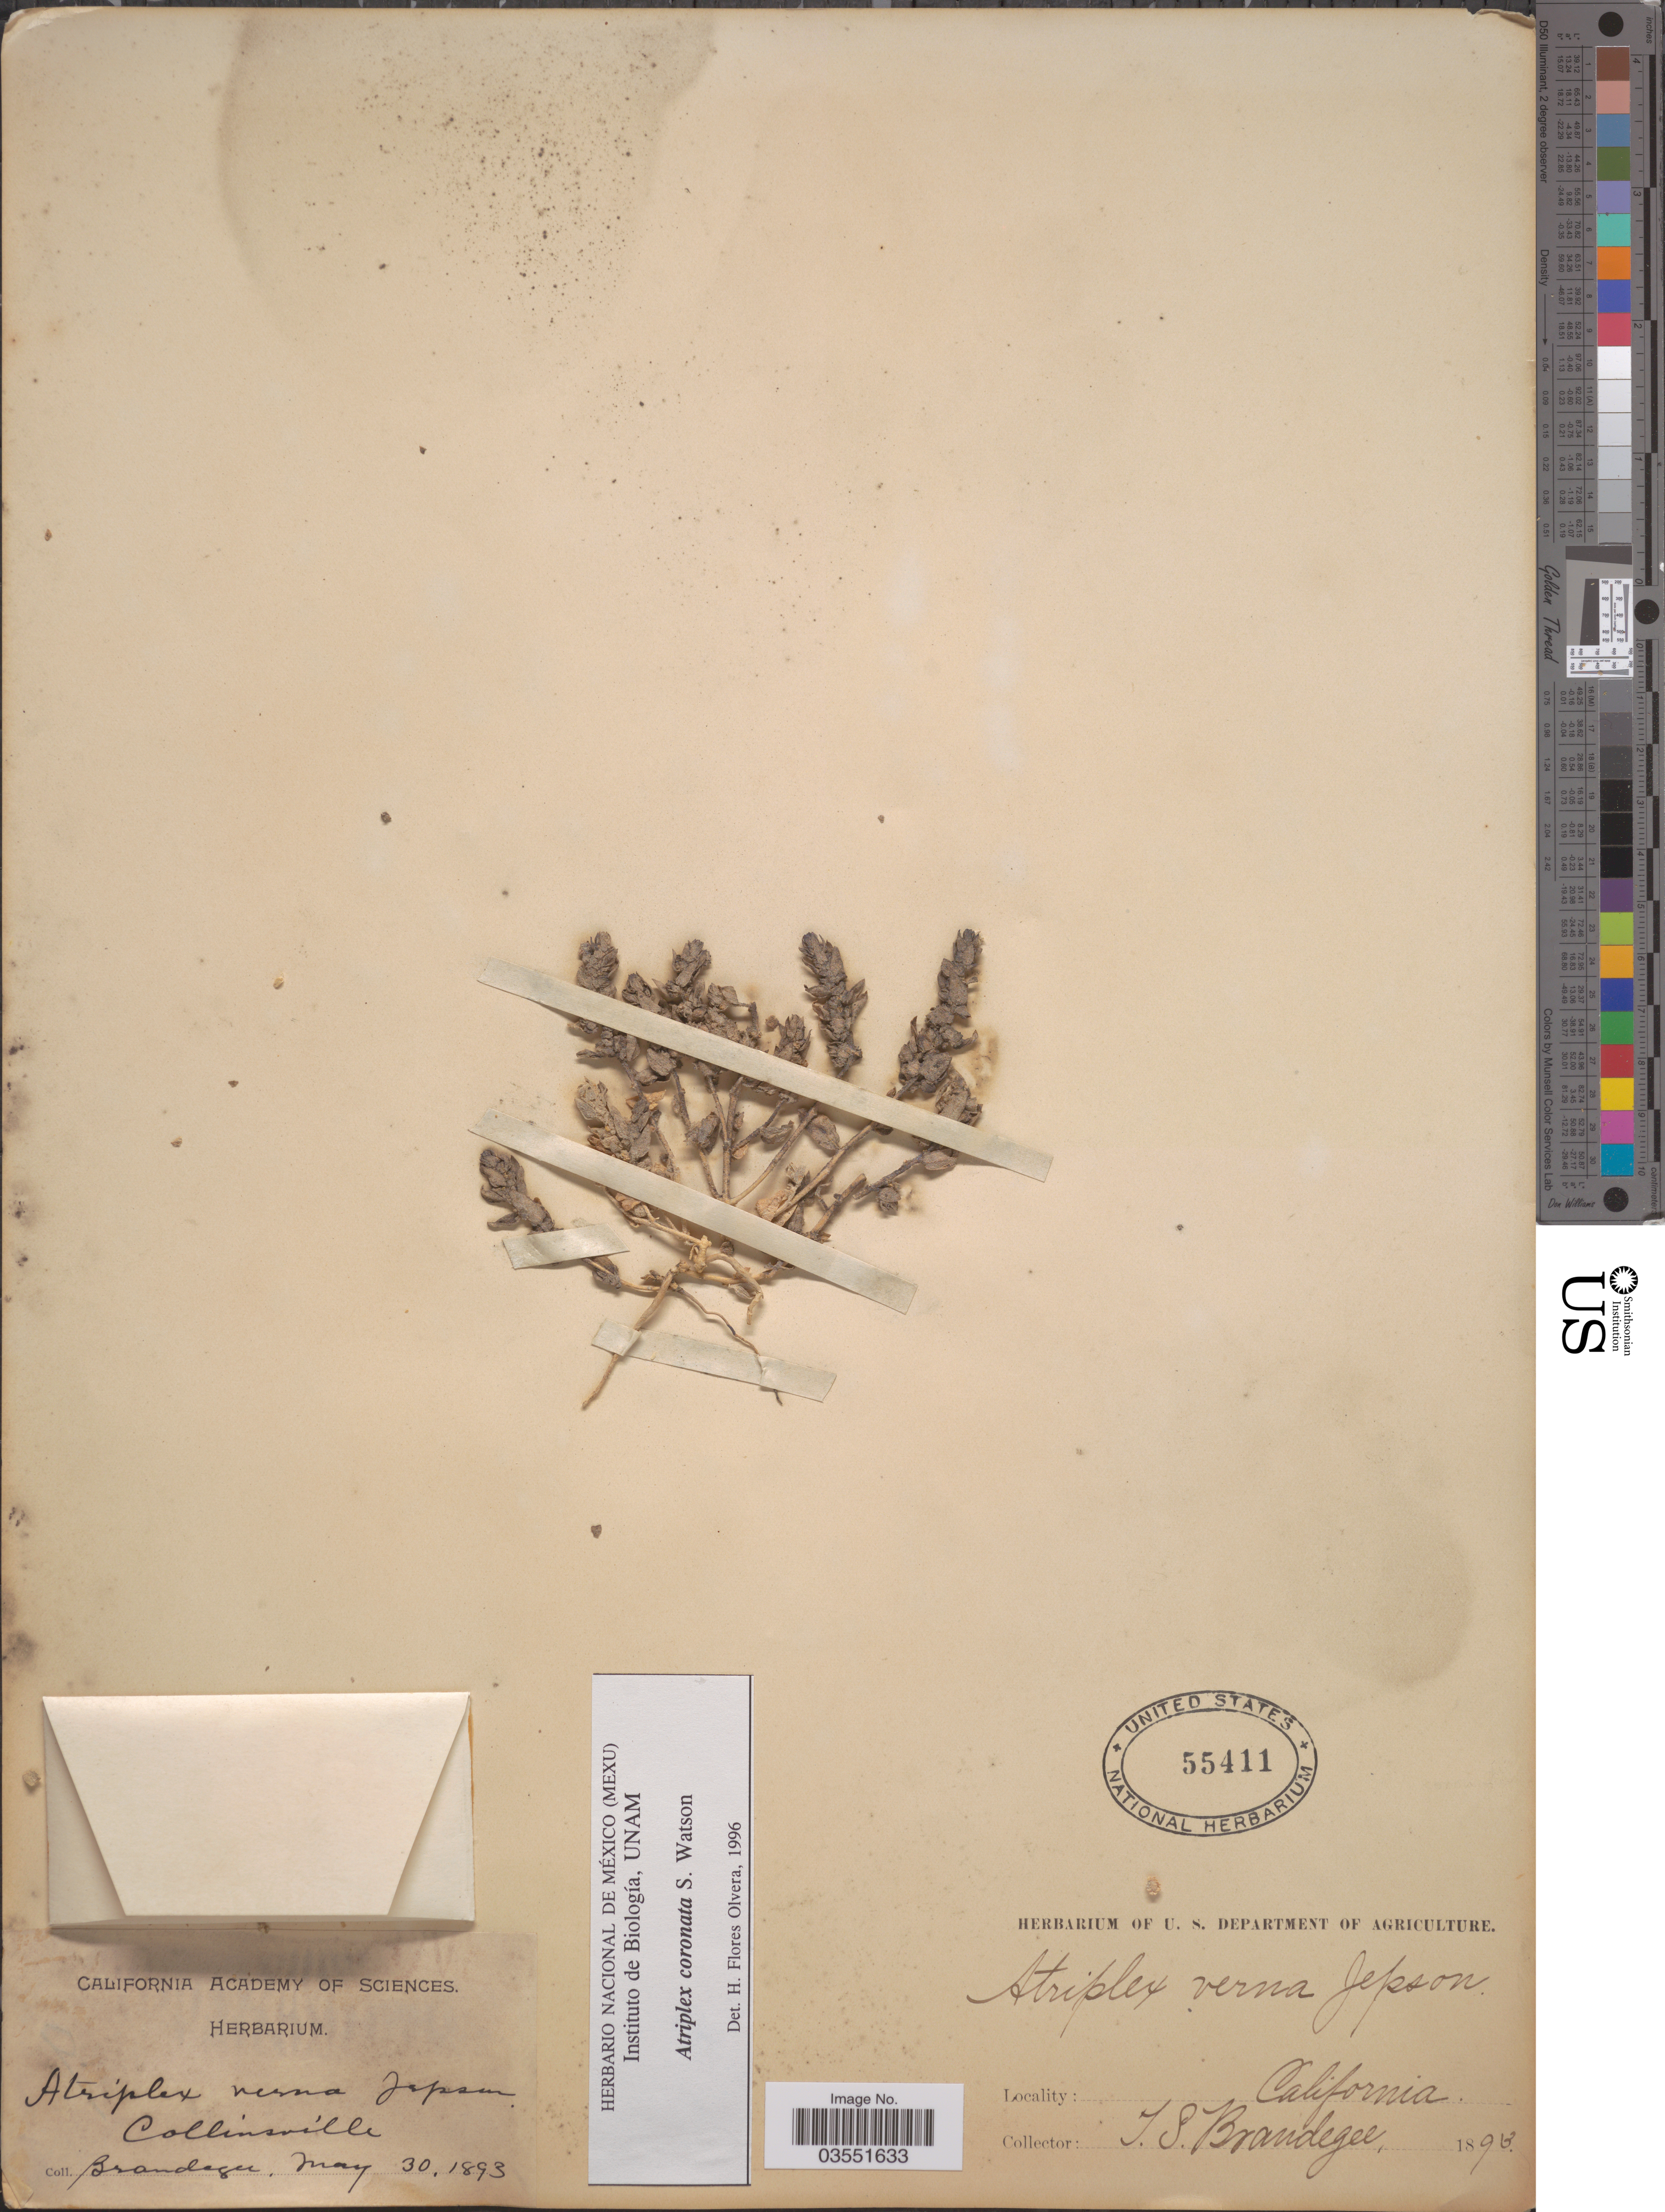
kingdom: Plantae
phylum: Tracheophyta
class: Magnoliopsida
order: Caryophyllales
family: Amaranthaceae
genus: Atriplex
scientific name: Atriplex coronata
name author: S. Watson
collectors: T. S. Brandegee (herbarium)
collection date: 1893-05-30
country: United States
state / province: California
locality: Collinsville.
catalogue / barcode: US 55411